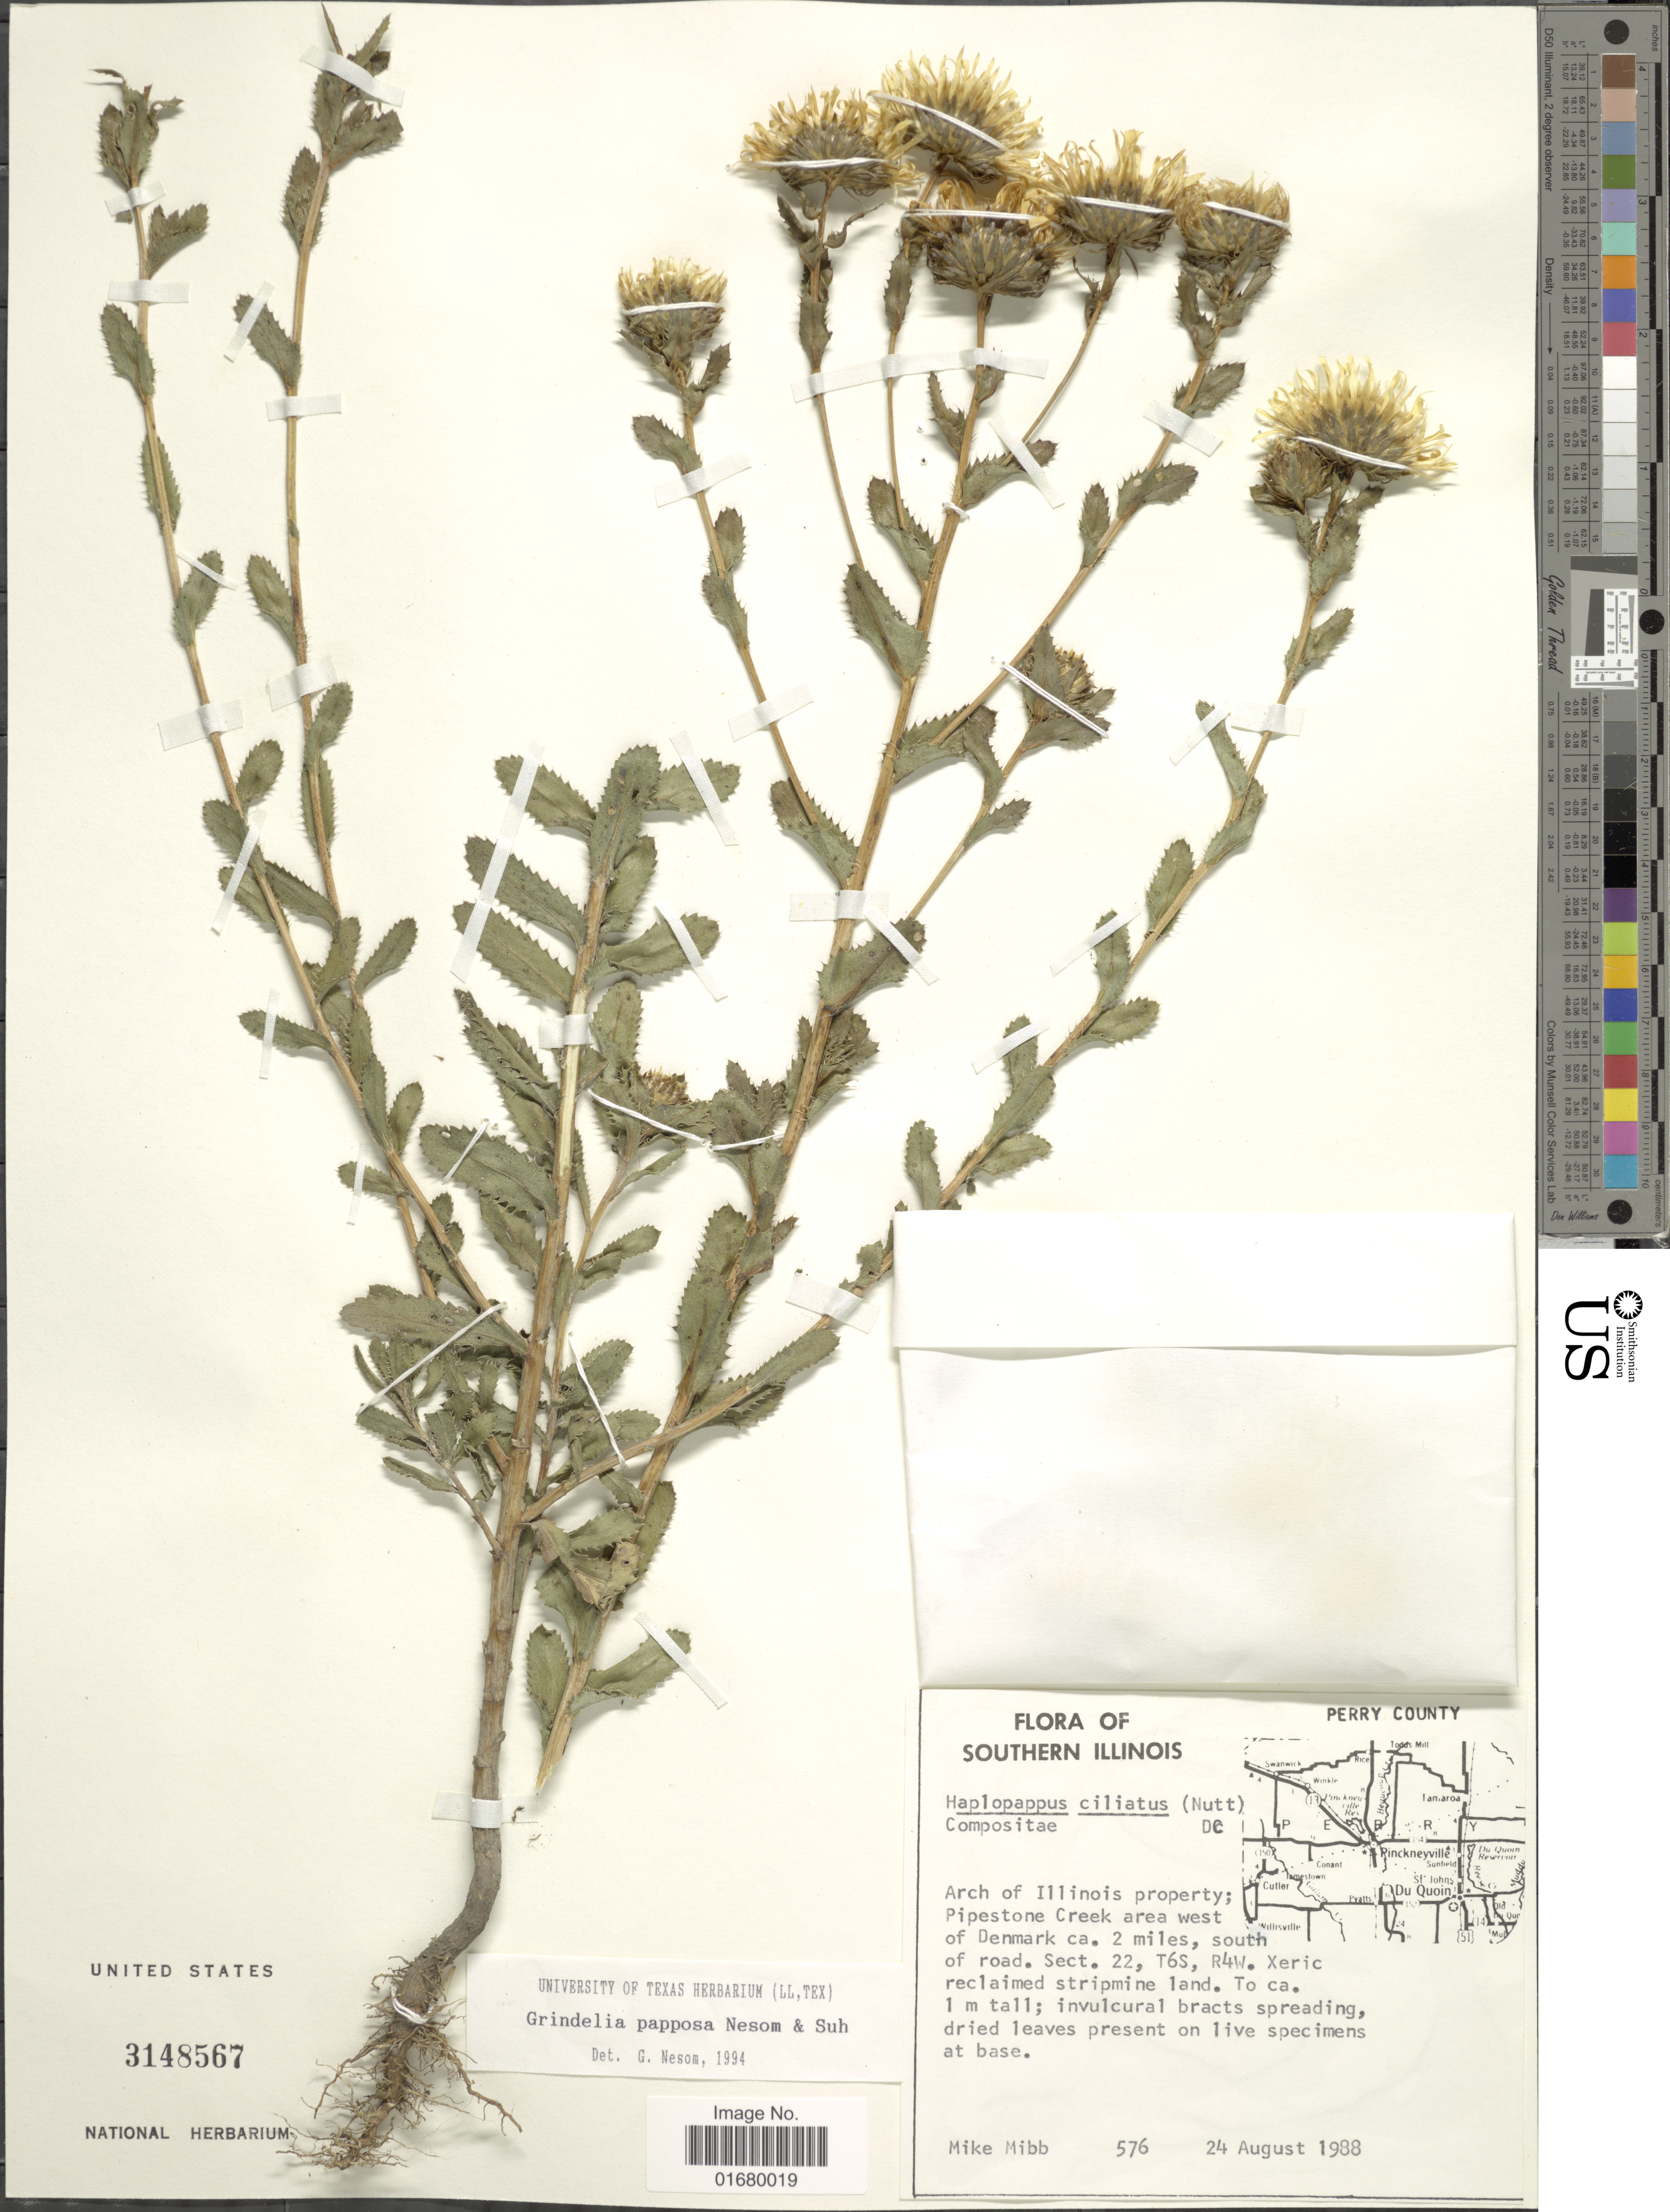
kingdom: Plantae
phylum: Tracheophyta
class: Magnoliopsida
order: Asterales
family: Asteraceae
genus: Grindelia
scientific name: Grindelia papposa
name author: G.L. Nesom & Suh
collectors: M. Mibb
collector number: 576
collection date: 1988-08-24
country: United States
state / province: Illinois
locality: Southern Illinois, Perry County, Pipestone Creek area west of Denmark ca. 2 miles, south of road. Sect. 22, T6S, R4W.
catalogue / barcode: US 3148567